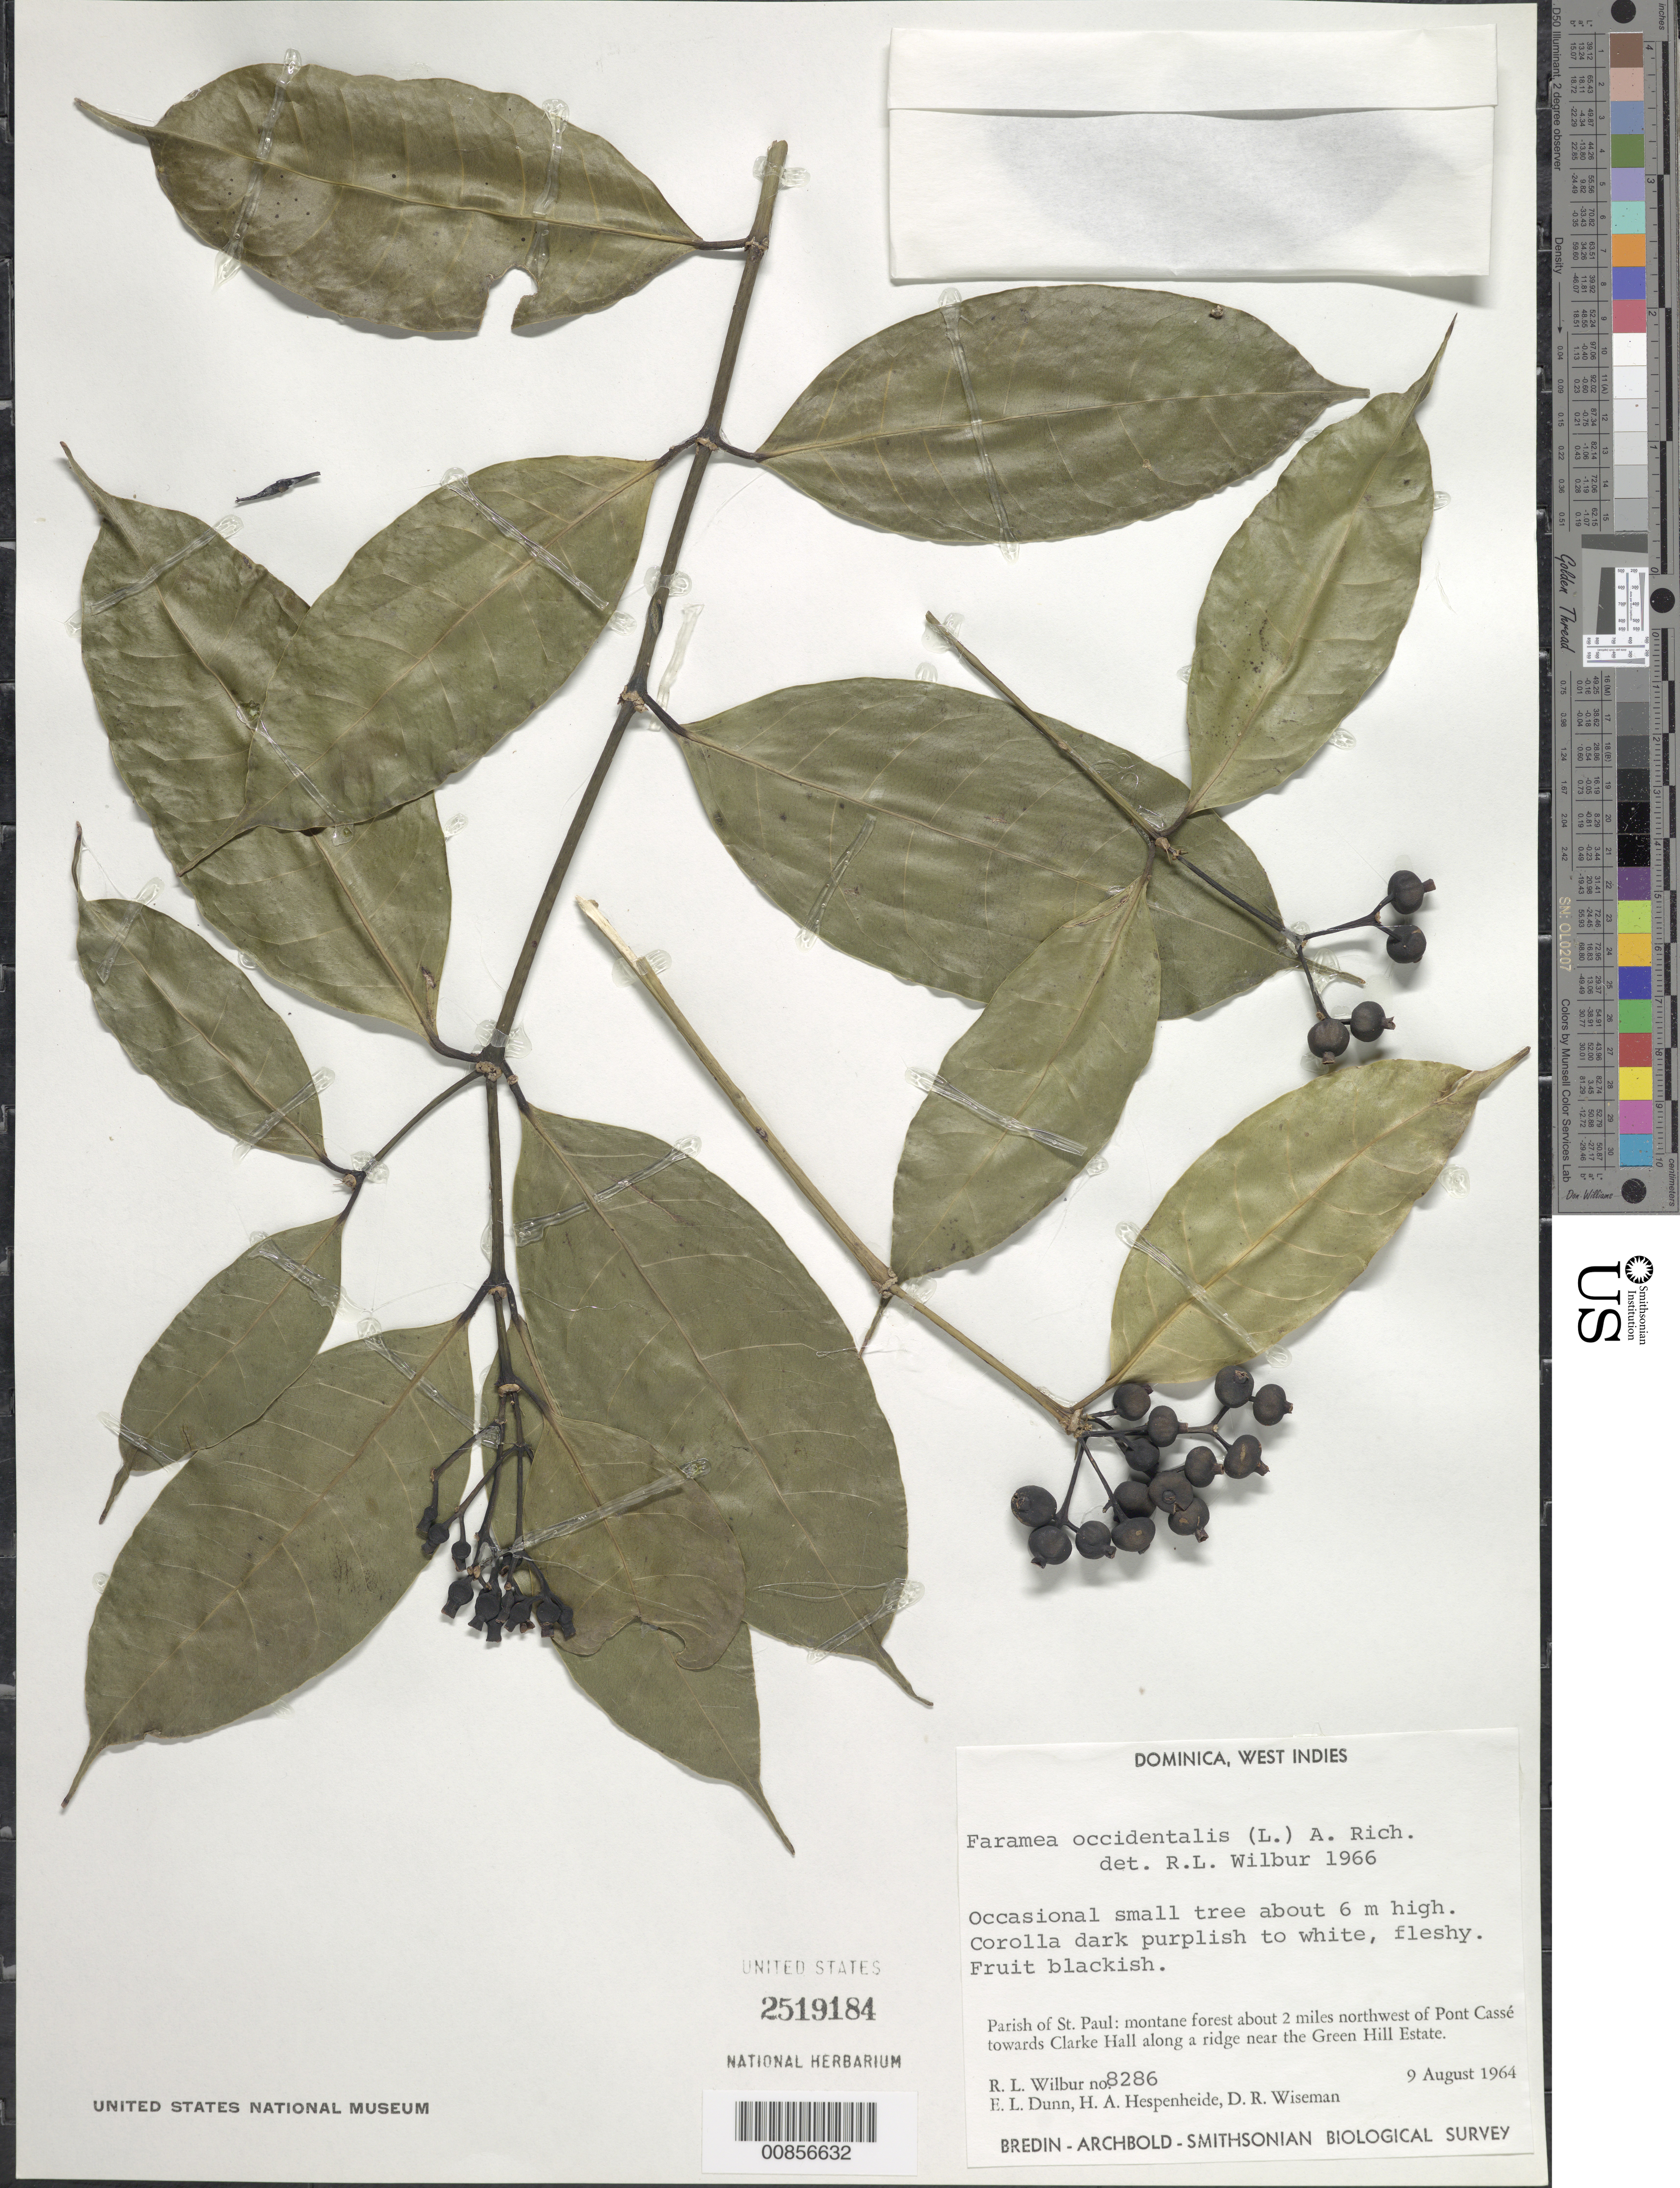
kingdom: Plantae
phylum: Tracheophyta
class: Magnoliopsida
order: Gentianales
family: Rubiaceae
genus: Faramea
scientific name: Faramea occidentalis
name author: (L.) A. Rich.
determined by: Wilbur, R. L.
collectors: R. L. Wilbur, E. Dunn, H. A. Hespenheide & D. R. Wiseman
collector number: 8286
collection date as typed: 09 Aug 1964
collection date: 1964-08-09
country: Dominica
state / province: St. Paul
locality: Forest about 2 miles northwest of Pont Cassé, towards Clarke Hall, along ridge near the Green Hill Estate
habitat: Montane forest, along a ridge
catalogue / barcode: US 2519184